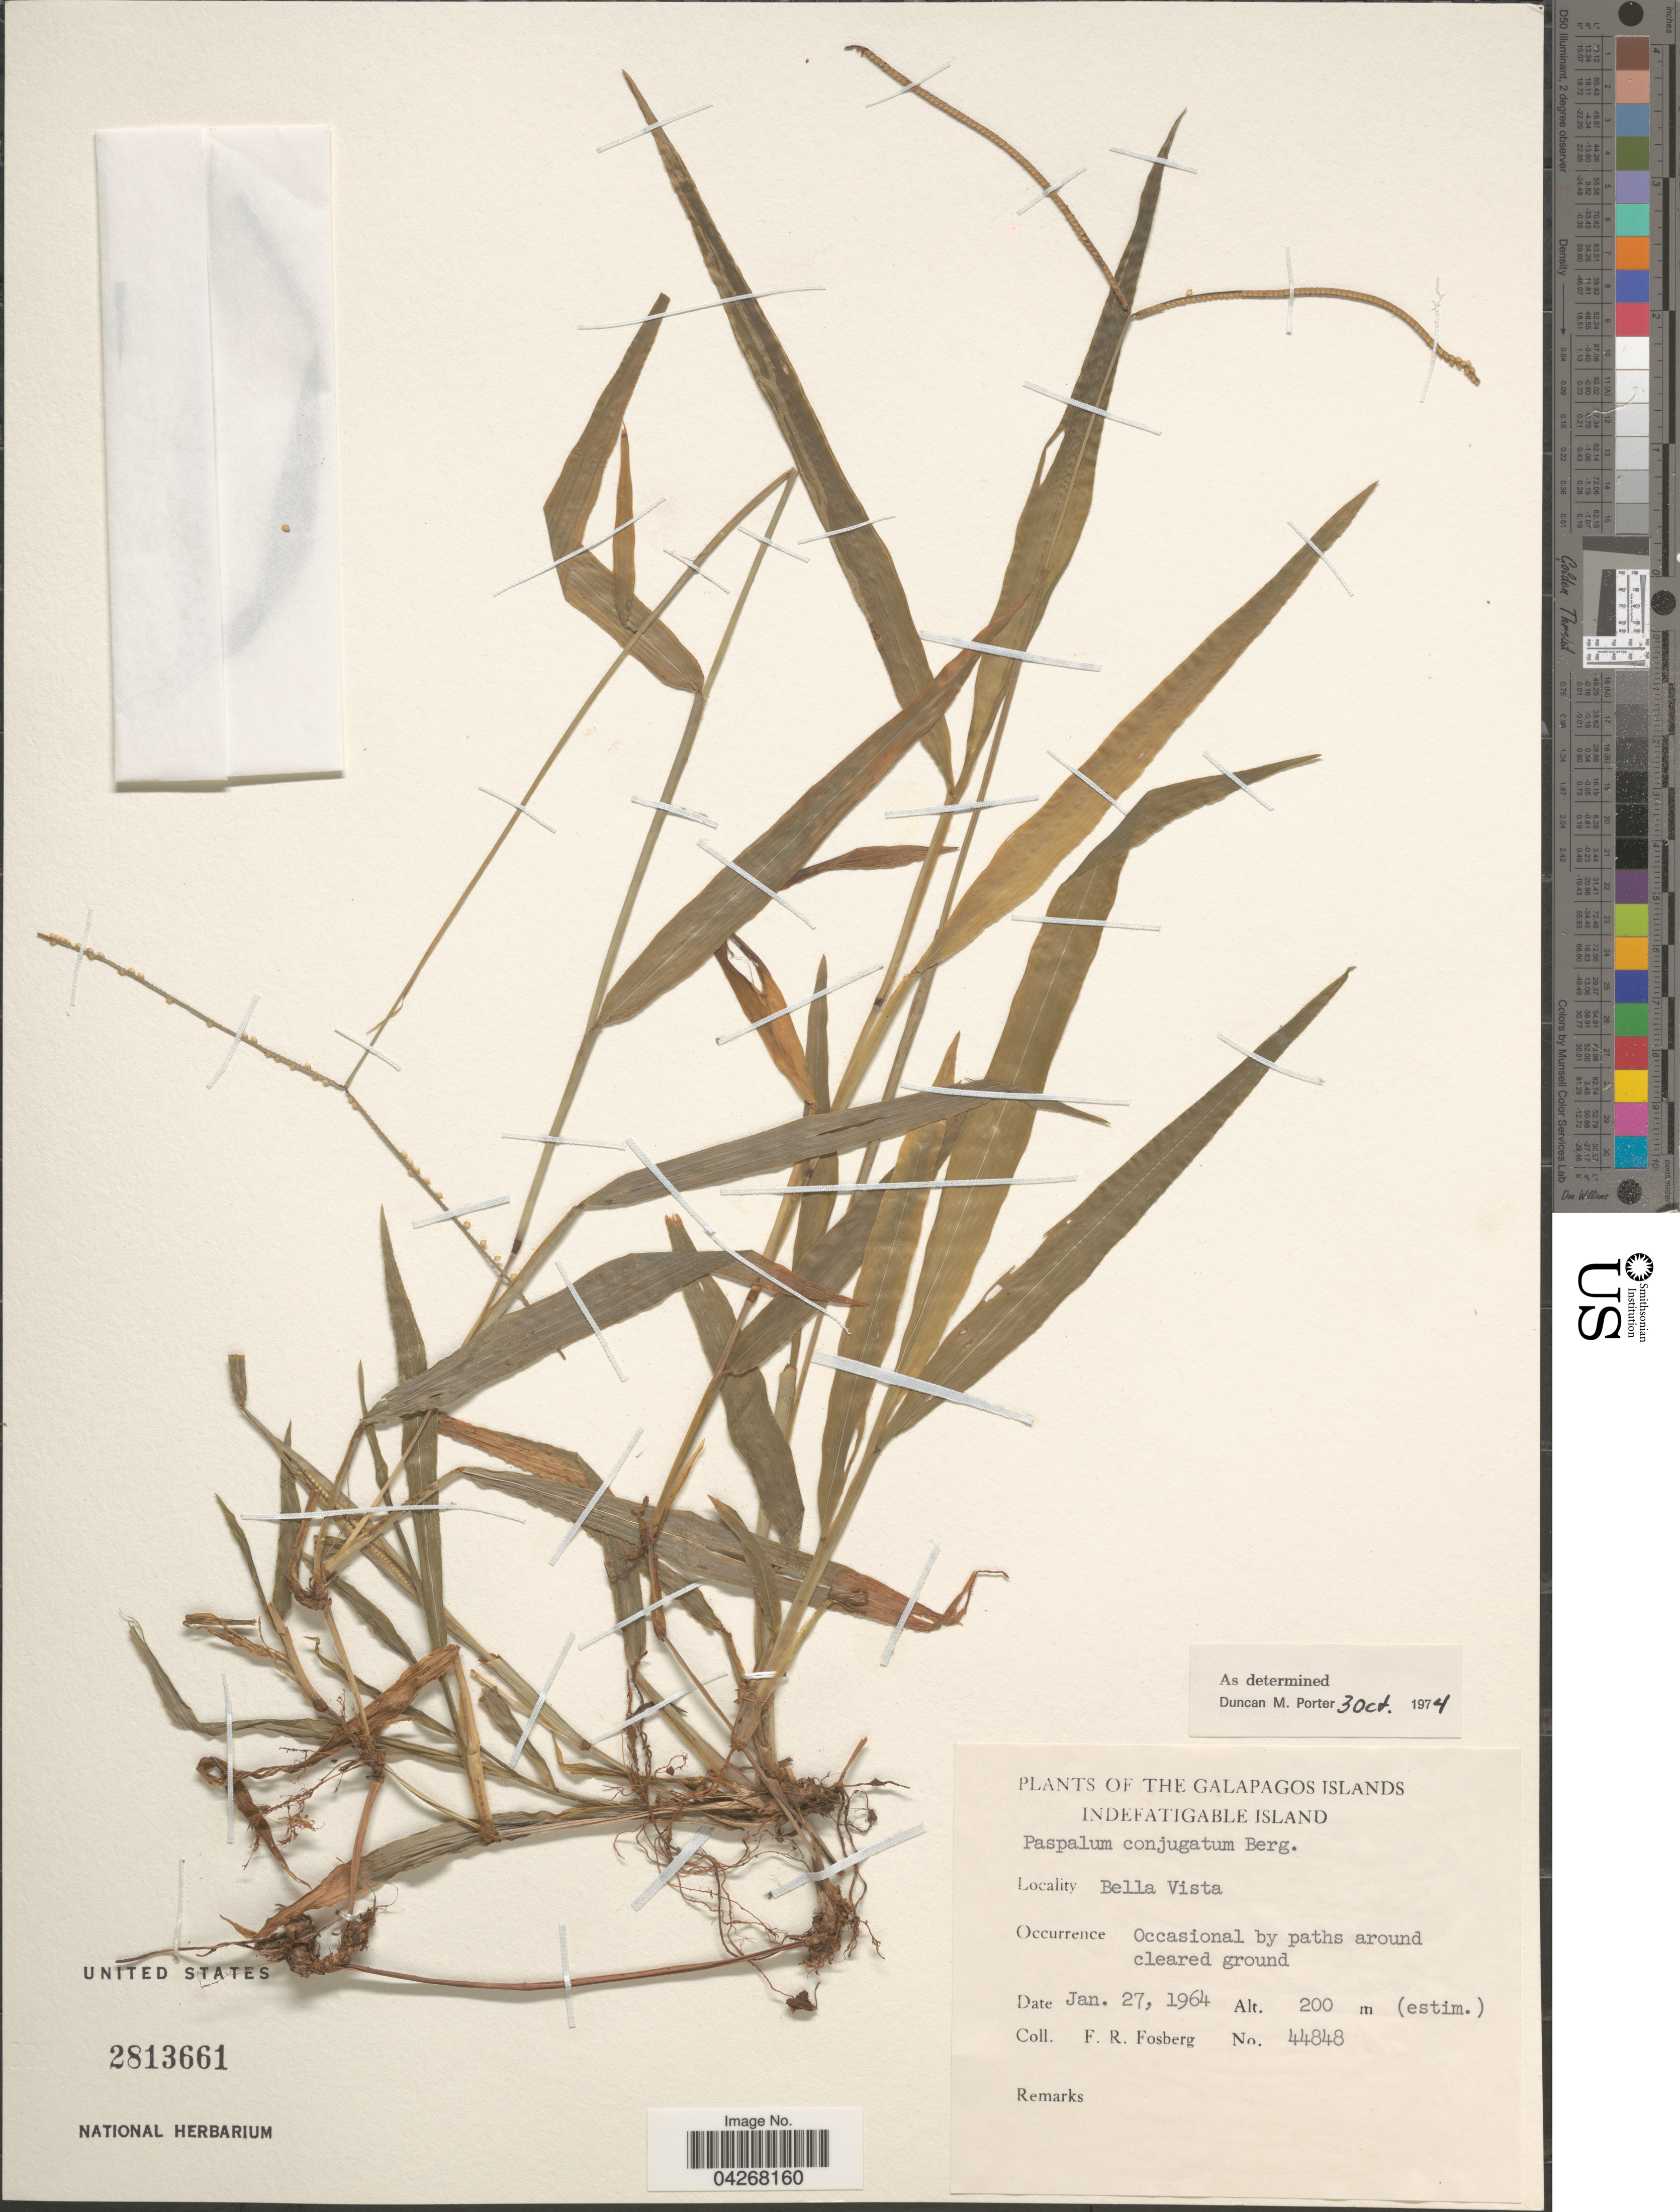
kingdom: Plantae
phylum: Tracheophyta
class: Liliopsida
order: Poales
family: Poaceae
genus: Paspalum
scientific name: Paspalum conjugatum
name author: P.J. Bergius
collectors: F. R. Fosberg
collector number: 44848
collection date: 1964-01-27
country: Ecuador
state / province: Colón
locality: The Galapagos Islands. Indefatigable Island. Bella Vista.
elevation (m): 200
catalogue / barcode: US 2813661